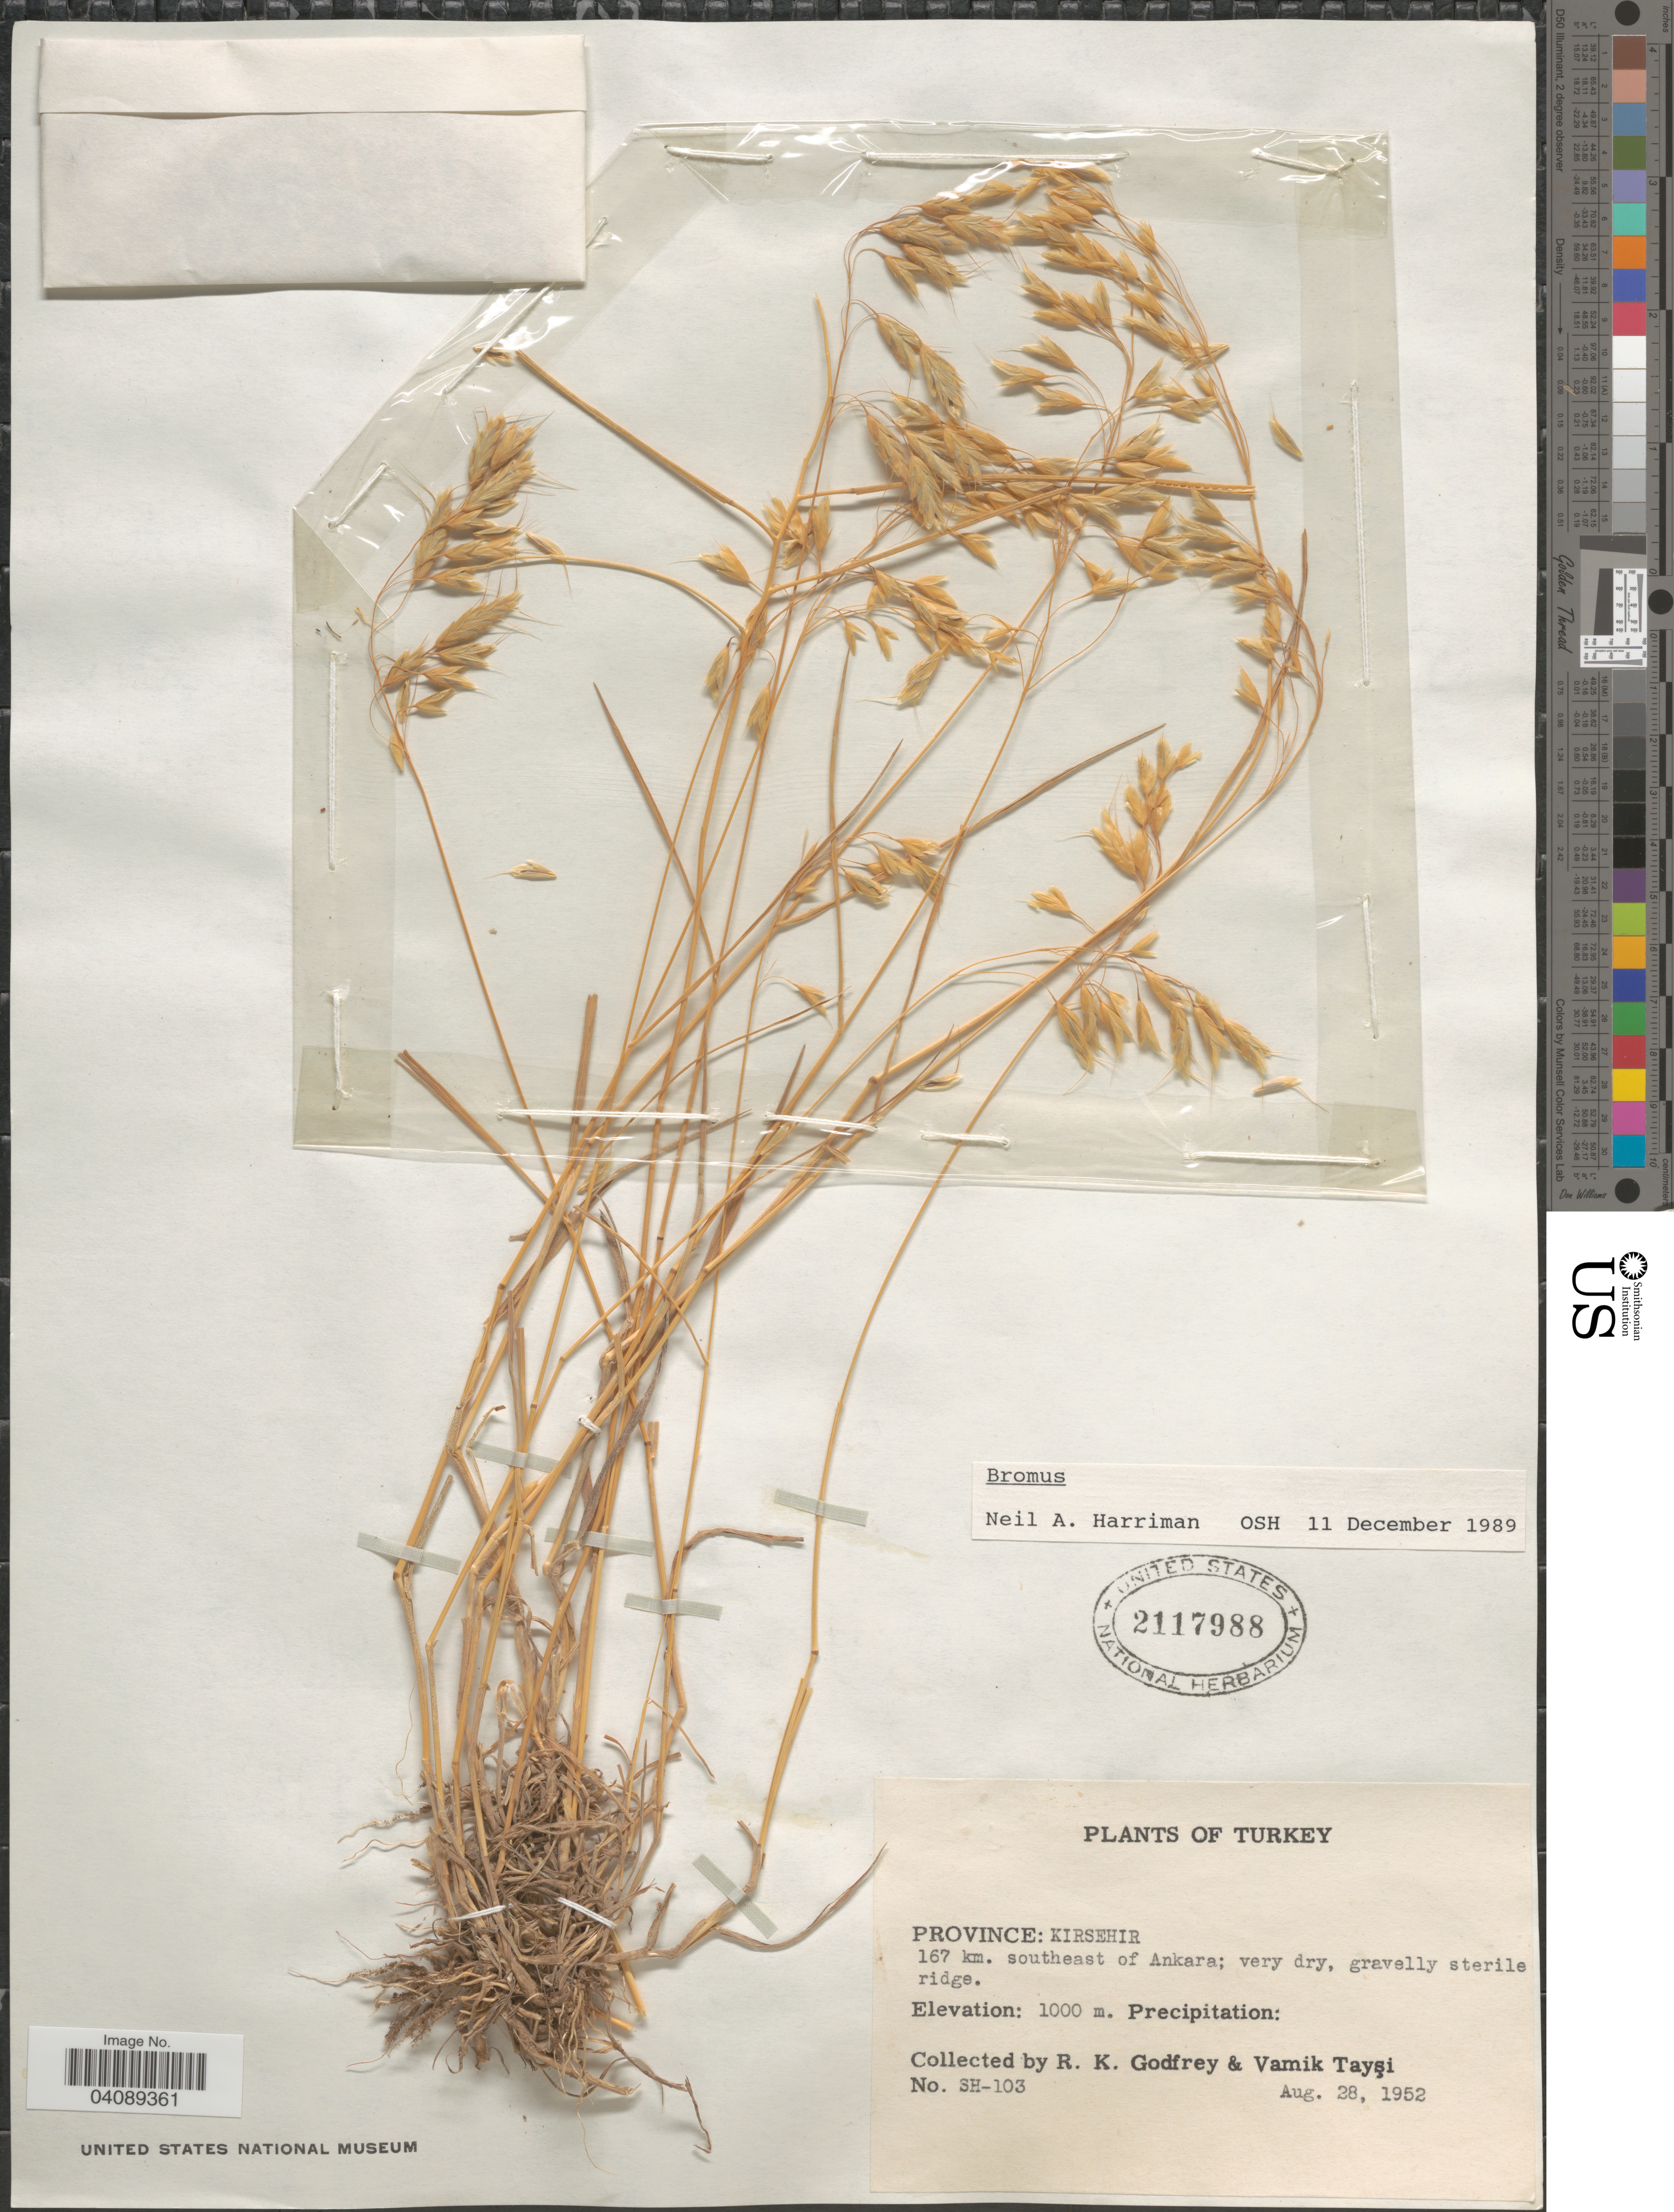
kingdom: Plantae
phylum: Tracheophyta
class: Liliopsida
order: Poales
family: Poaceae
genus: Bromus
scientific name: Bromus sp.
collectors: R. K. Godfrey & V. Taysi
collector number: SH-103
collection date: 1952-08-28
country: Turkey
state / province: Kirsehir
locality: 167 km. southeast of Ankara; very dry, gravelly sterile ridge.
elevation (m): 1000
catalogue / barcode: US 2117988